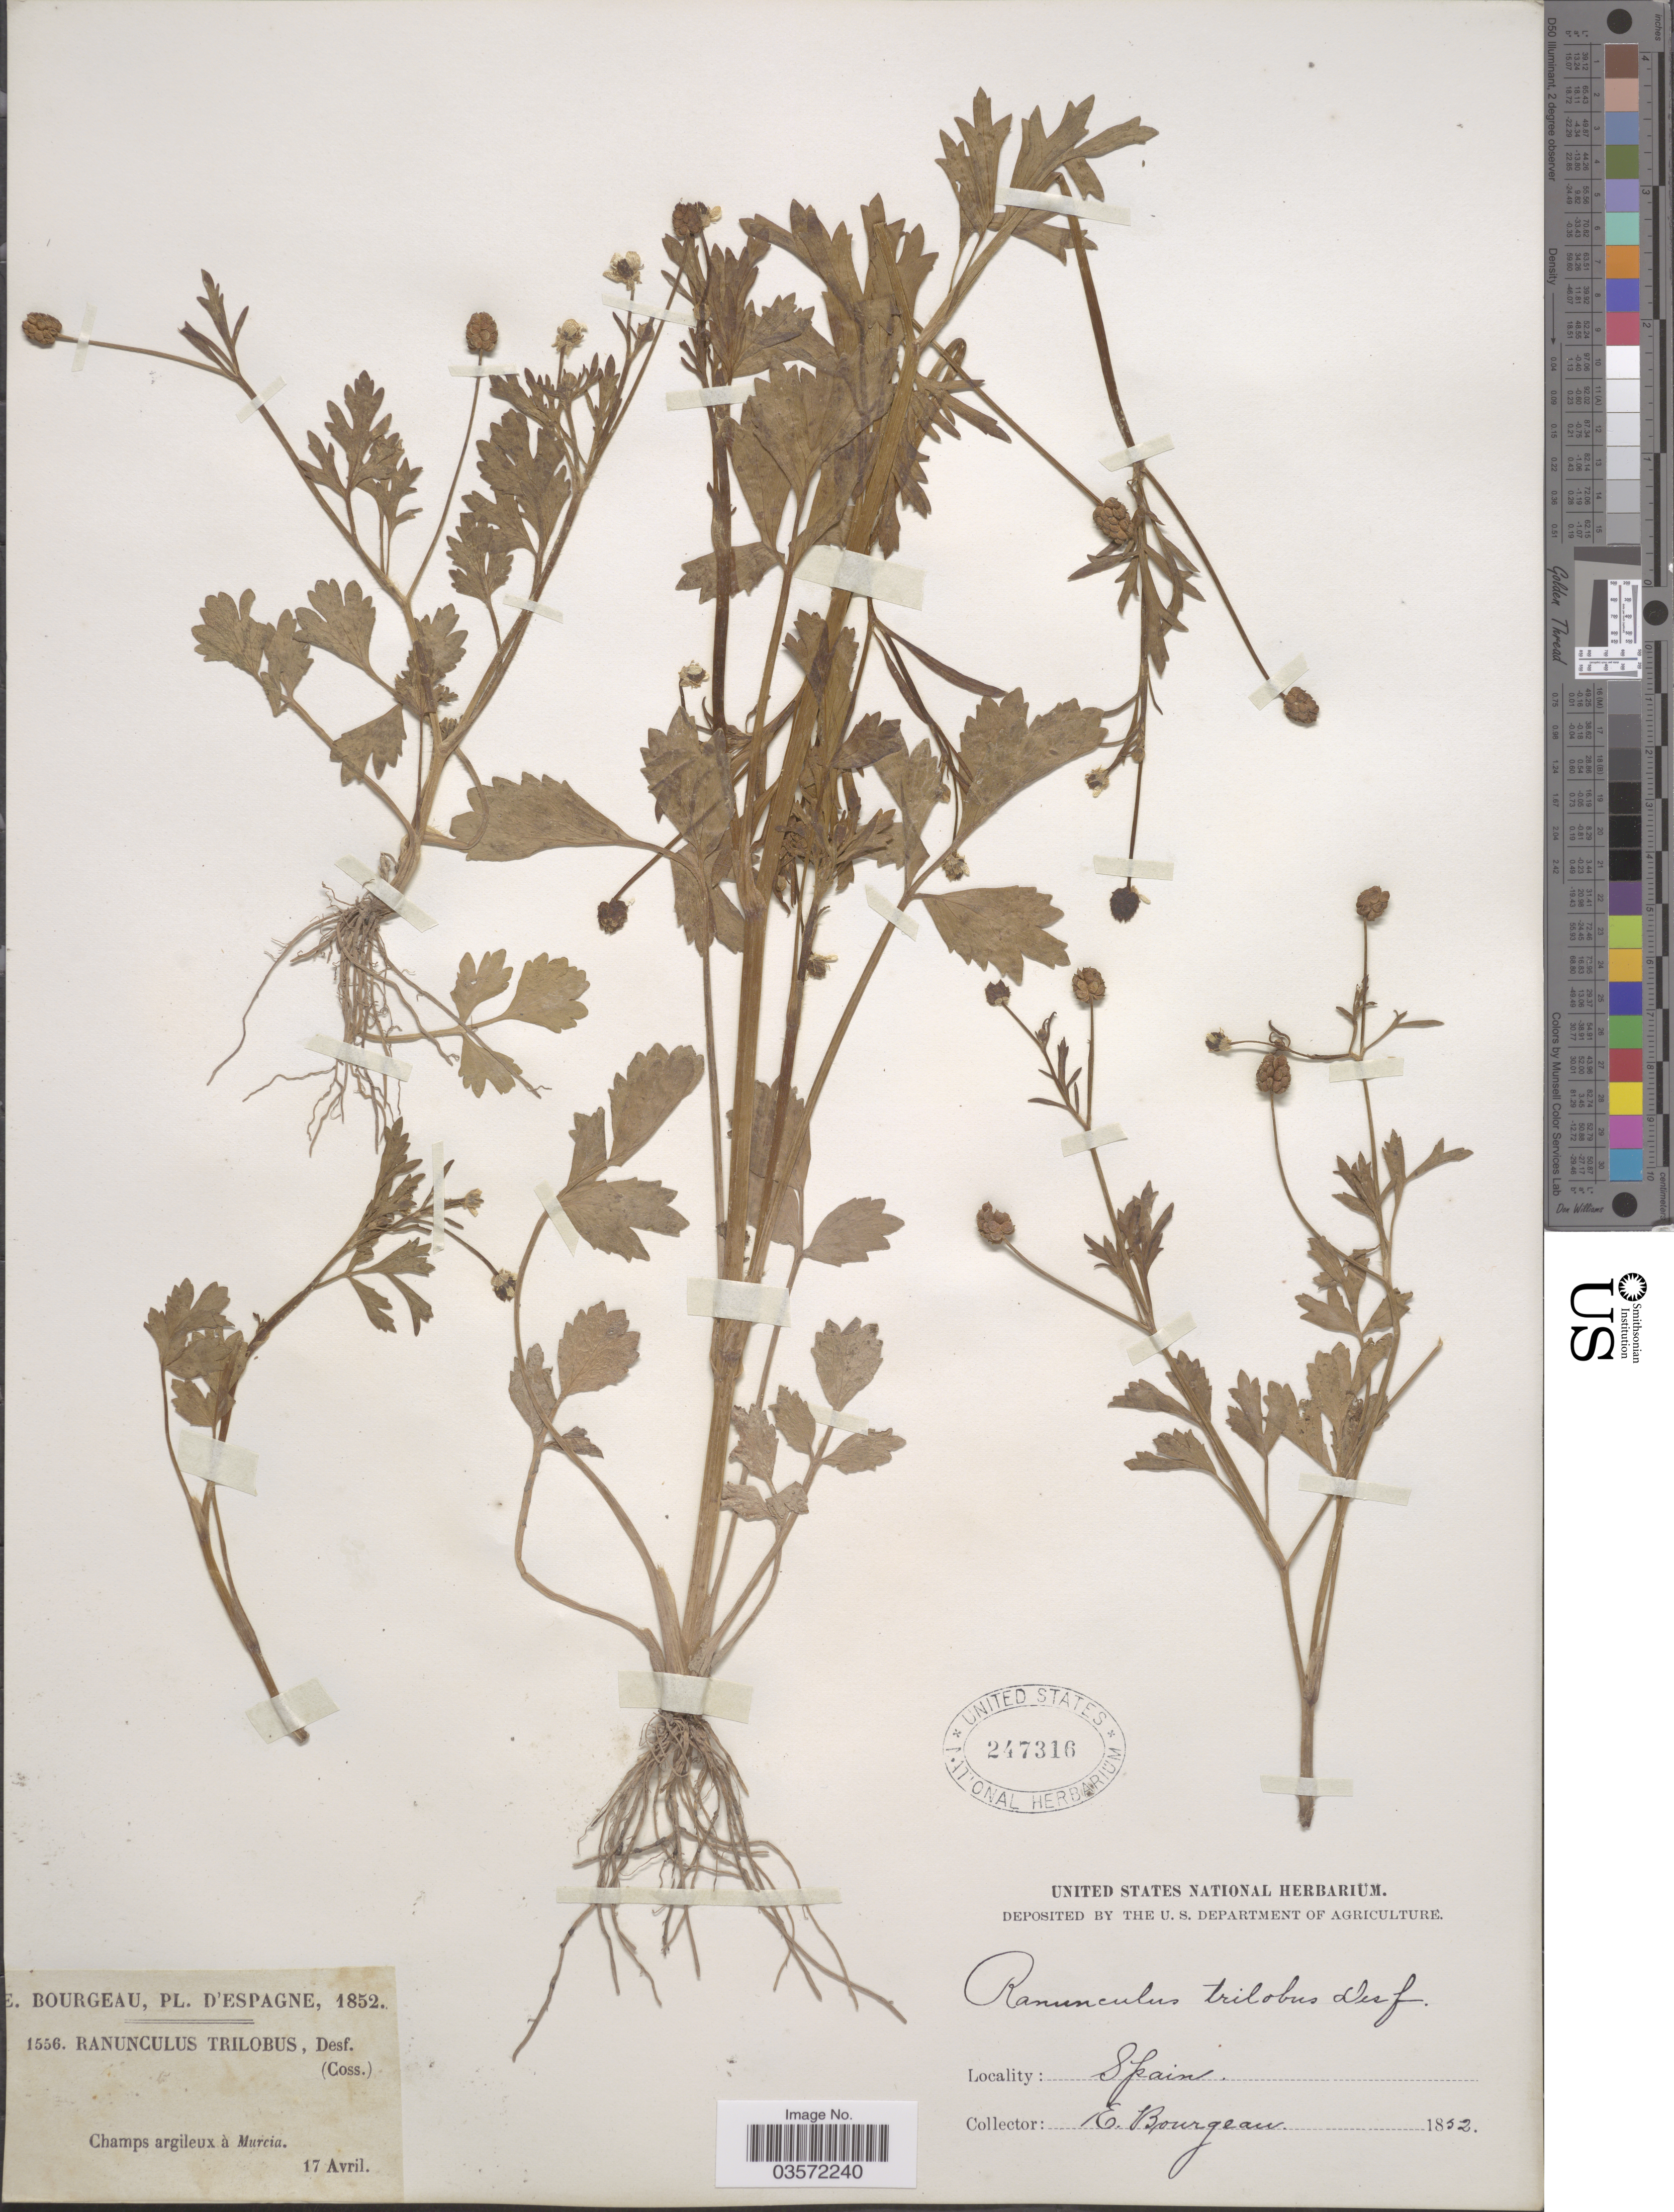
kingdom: Plantae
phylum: Tracheophyta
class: Magnoliopsida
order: Ranunculales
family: Ranunculaceae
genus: Ranunculus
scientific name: Ranunculus trilobus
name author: Desf.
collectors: E. Bourgeau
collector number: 1556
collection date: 1852-04-17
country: Spain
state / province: Murcia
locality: Espagne. Champs argileux à Murcia.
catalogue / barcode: US 247316